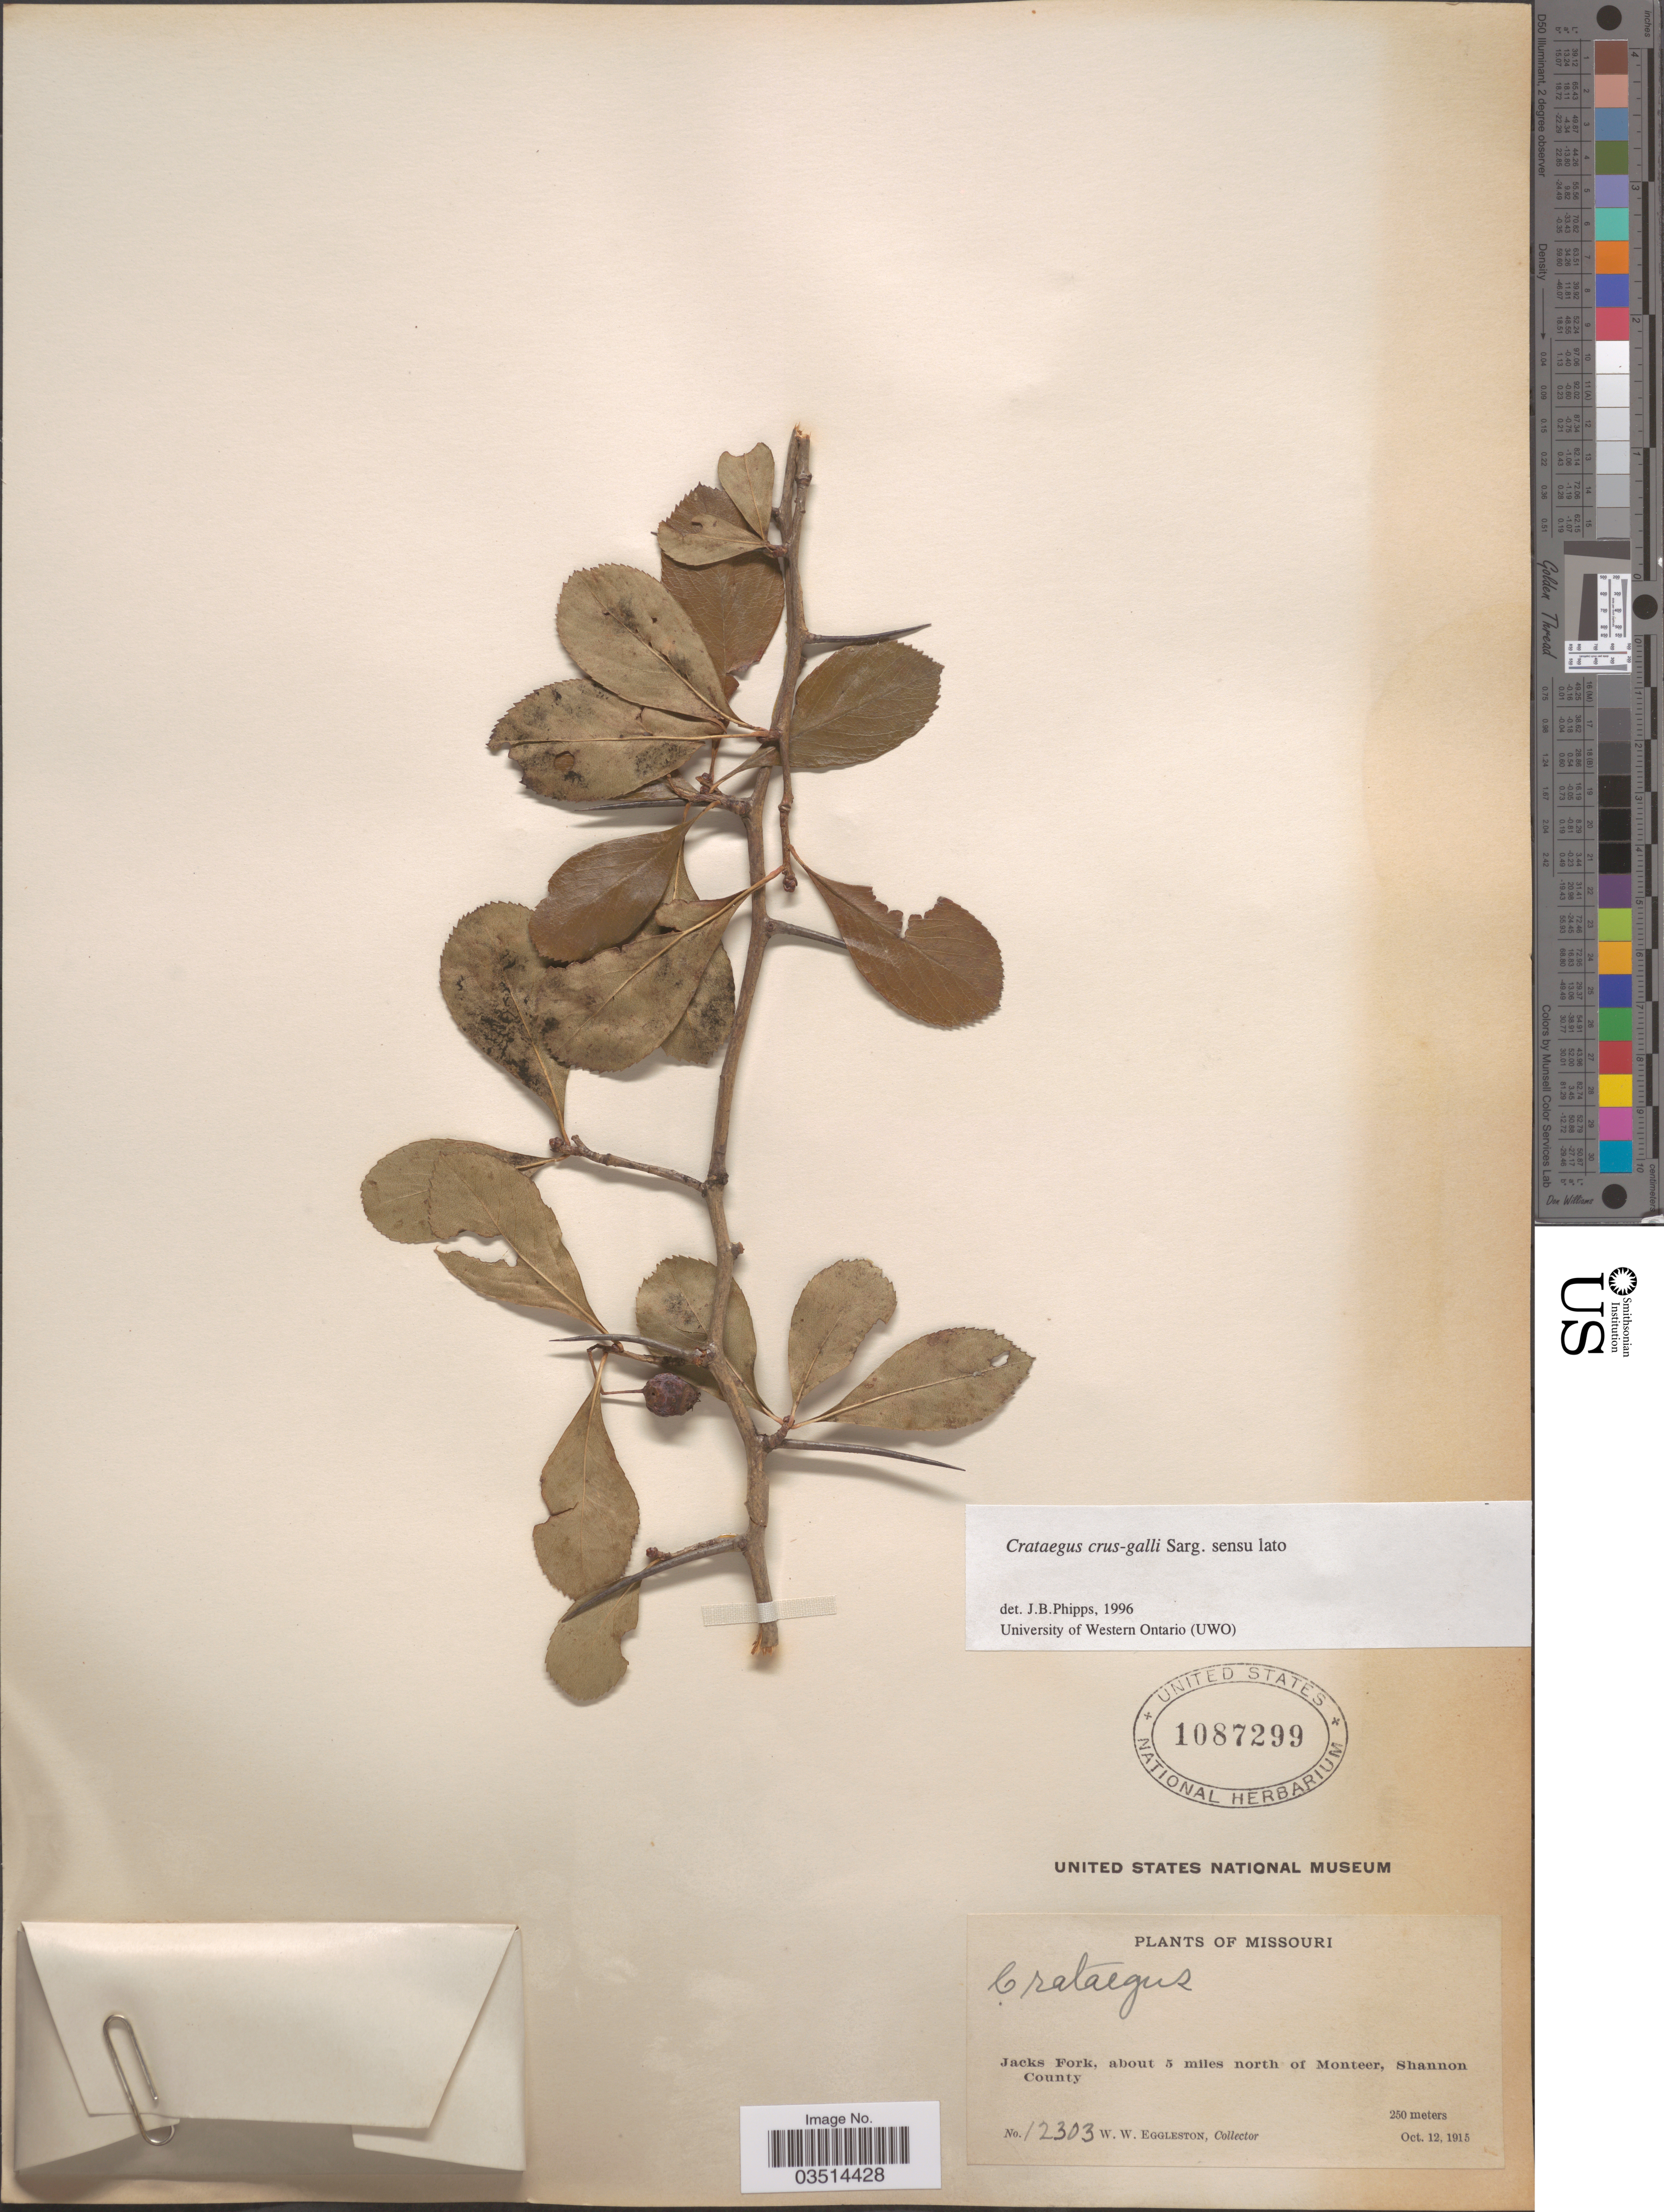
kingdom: Plantae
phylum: Tracheophyta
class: Magnoliopsida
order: Rosales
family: Rosaceae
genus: Crataegus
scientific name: Crataegus crus-galli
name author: L.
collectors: W. W. Eggleston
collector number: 12303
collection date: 1915-10-12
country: United States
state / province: Missouri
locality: Jacks Fork, about 5 miles north of Monteer, Shannon County.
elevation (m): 250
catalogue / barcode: US 1087299